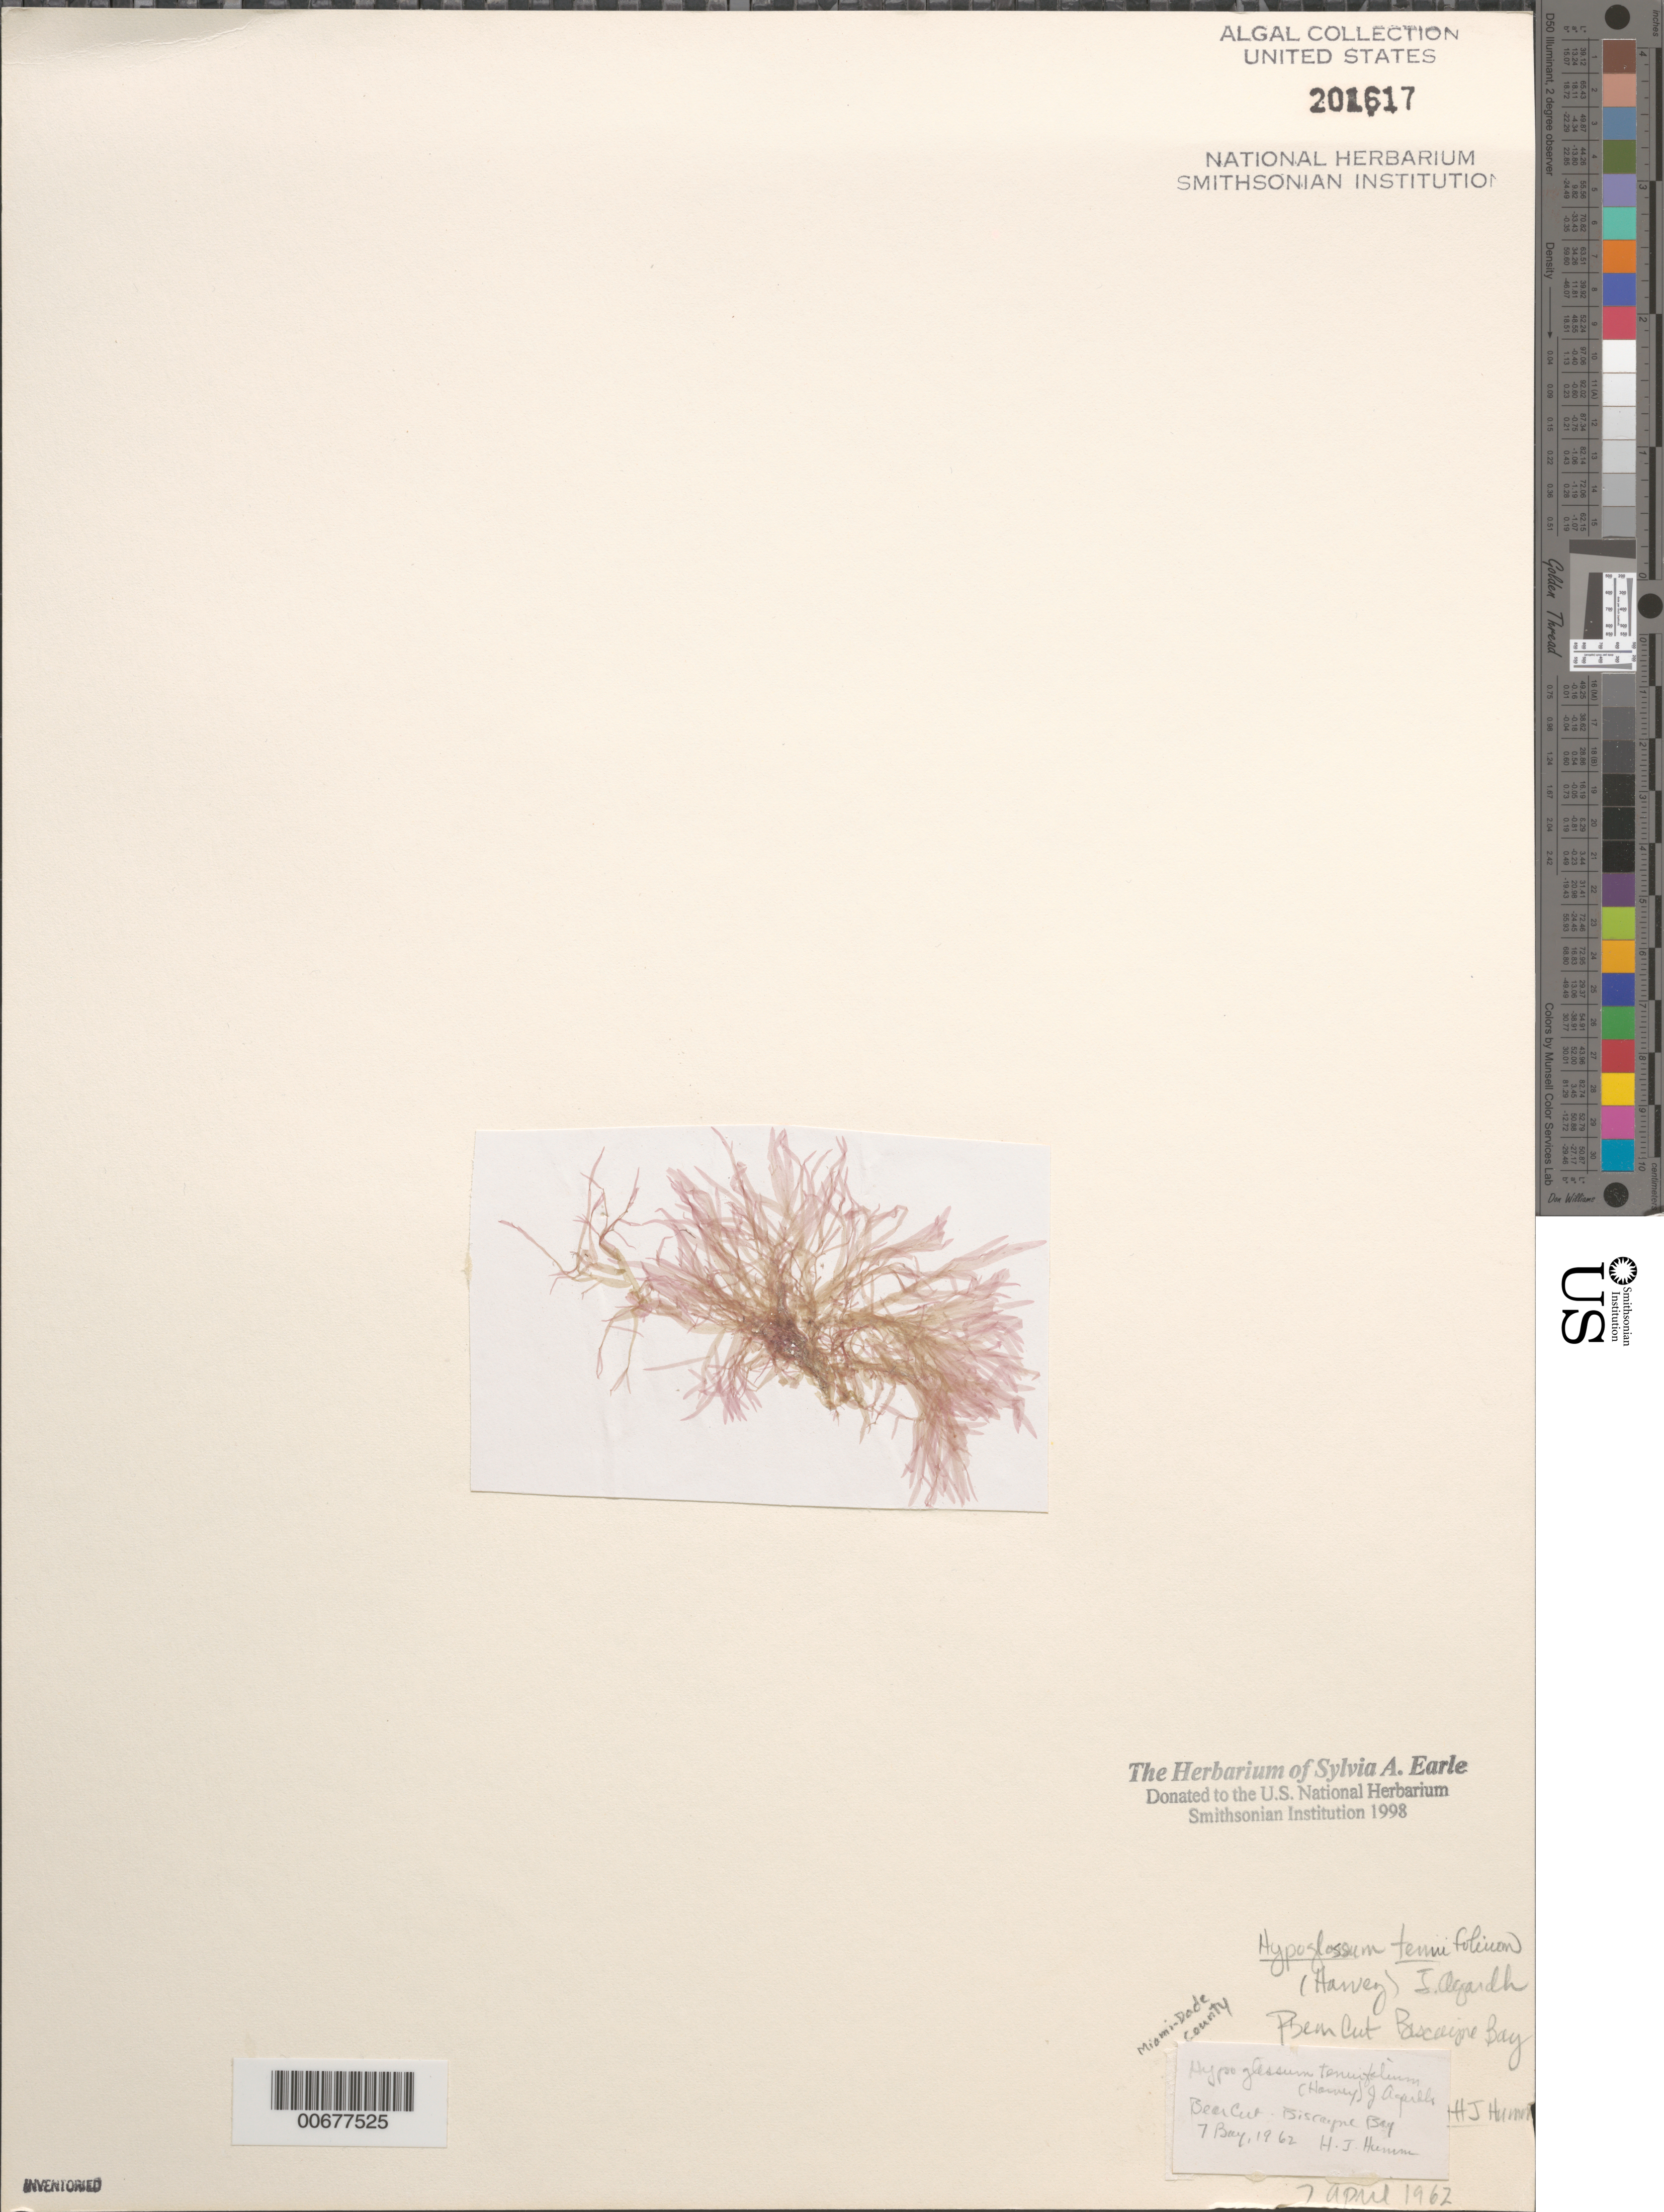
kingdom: Plantae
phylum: Rhodophyta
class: Florideophyceae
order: Ceramiales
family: Delesseriaceae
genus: Hypoglossum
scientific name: Hypoglossum tenuifolium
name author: (Harv.) J. Agardh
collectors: H. J. Humm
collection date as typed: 07 Apr 1962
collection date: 1962-04-07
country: United States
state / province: Florida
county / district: Miami-Dade County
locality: Bear Cut, Biscayne Bay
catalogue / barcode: US 201617